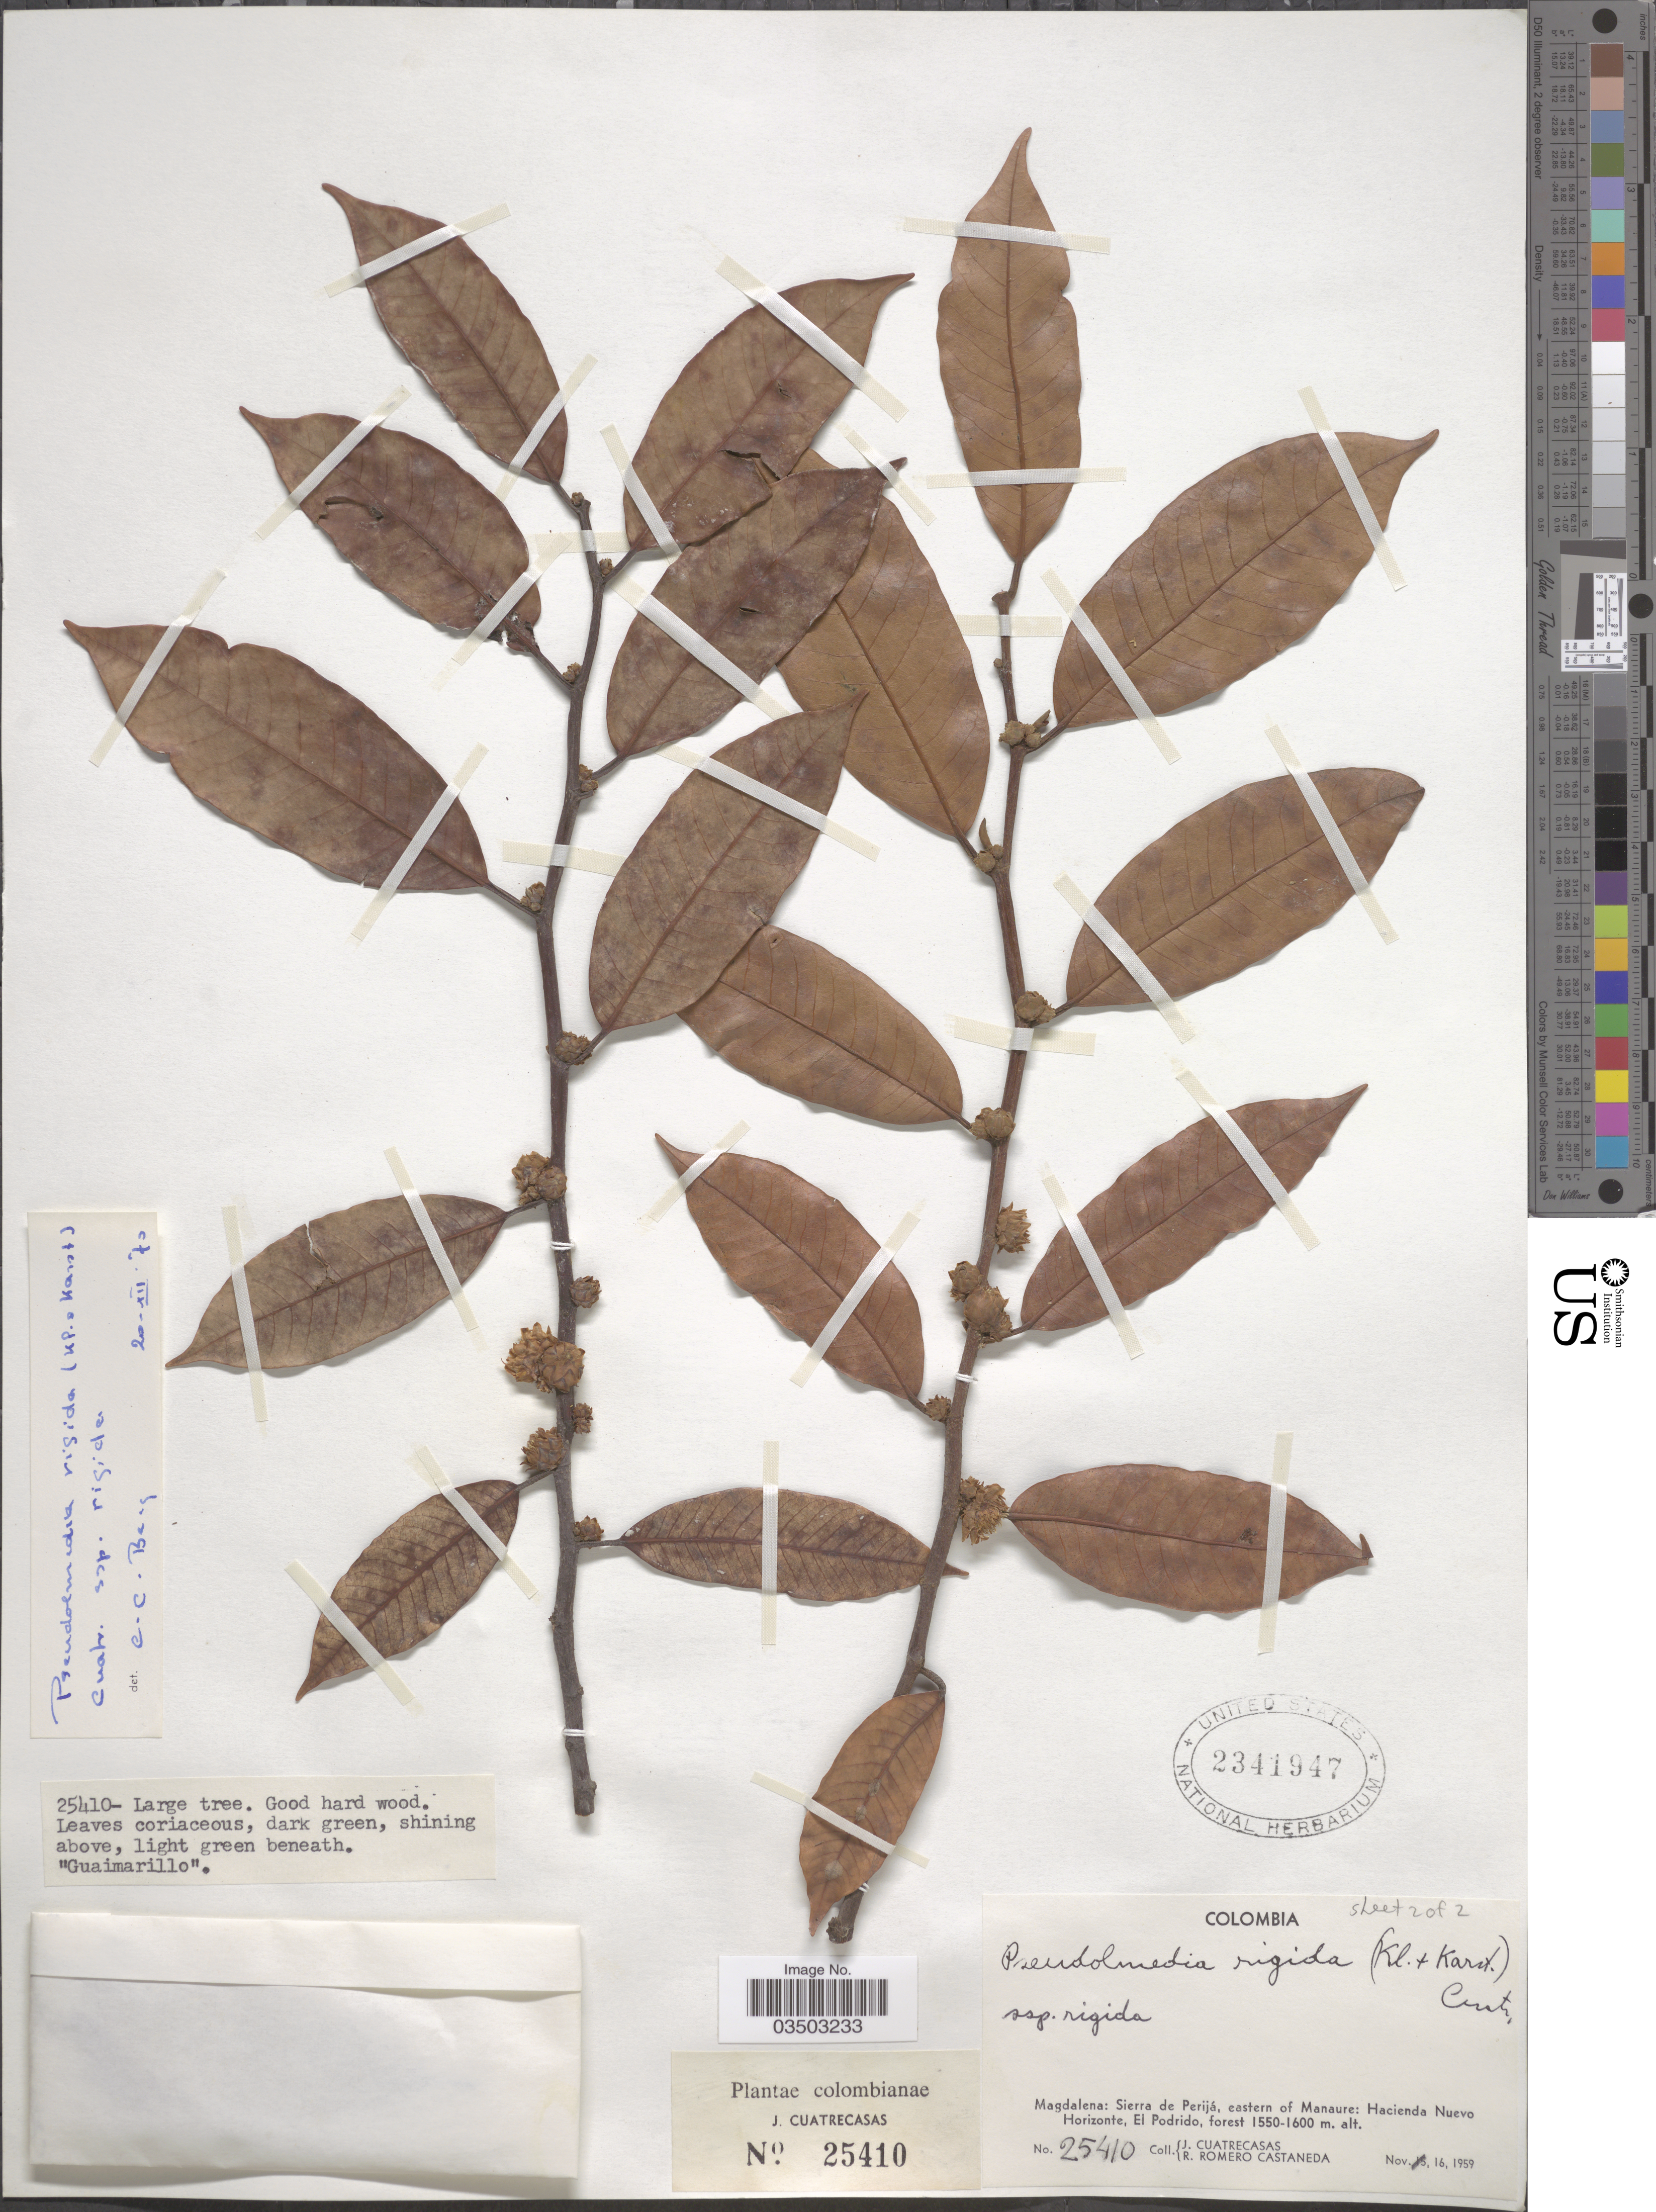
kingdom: Plantae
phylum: Tracheophyta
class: Magnoliopsida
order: Rosales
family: Moraceae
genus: Pseudolmedia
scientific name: Pseudolmedia rigida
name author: (Klotzsch & H. Karst.) Cuatrec.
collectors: J. Cuatrecasas & R. Romero Castañeda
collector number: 25410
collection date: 1959-11-16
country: Colombia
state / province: Magdalena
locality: Sierra de Perijá, eastern of Manaure: Hacienda Nuevo Horizonte, El Podrido.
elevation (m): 1550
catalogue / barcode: US 2341947